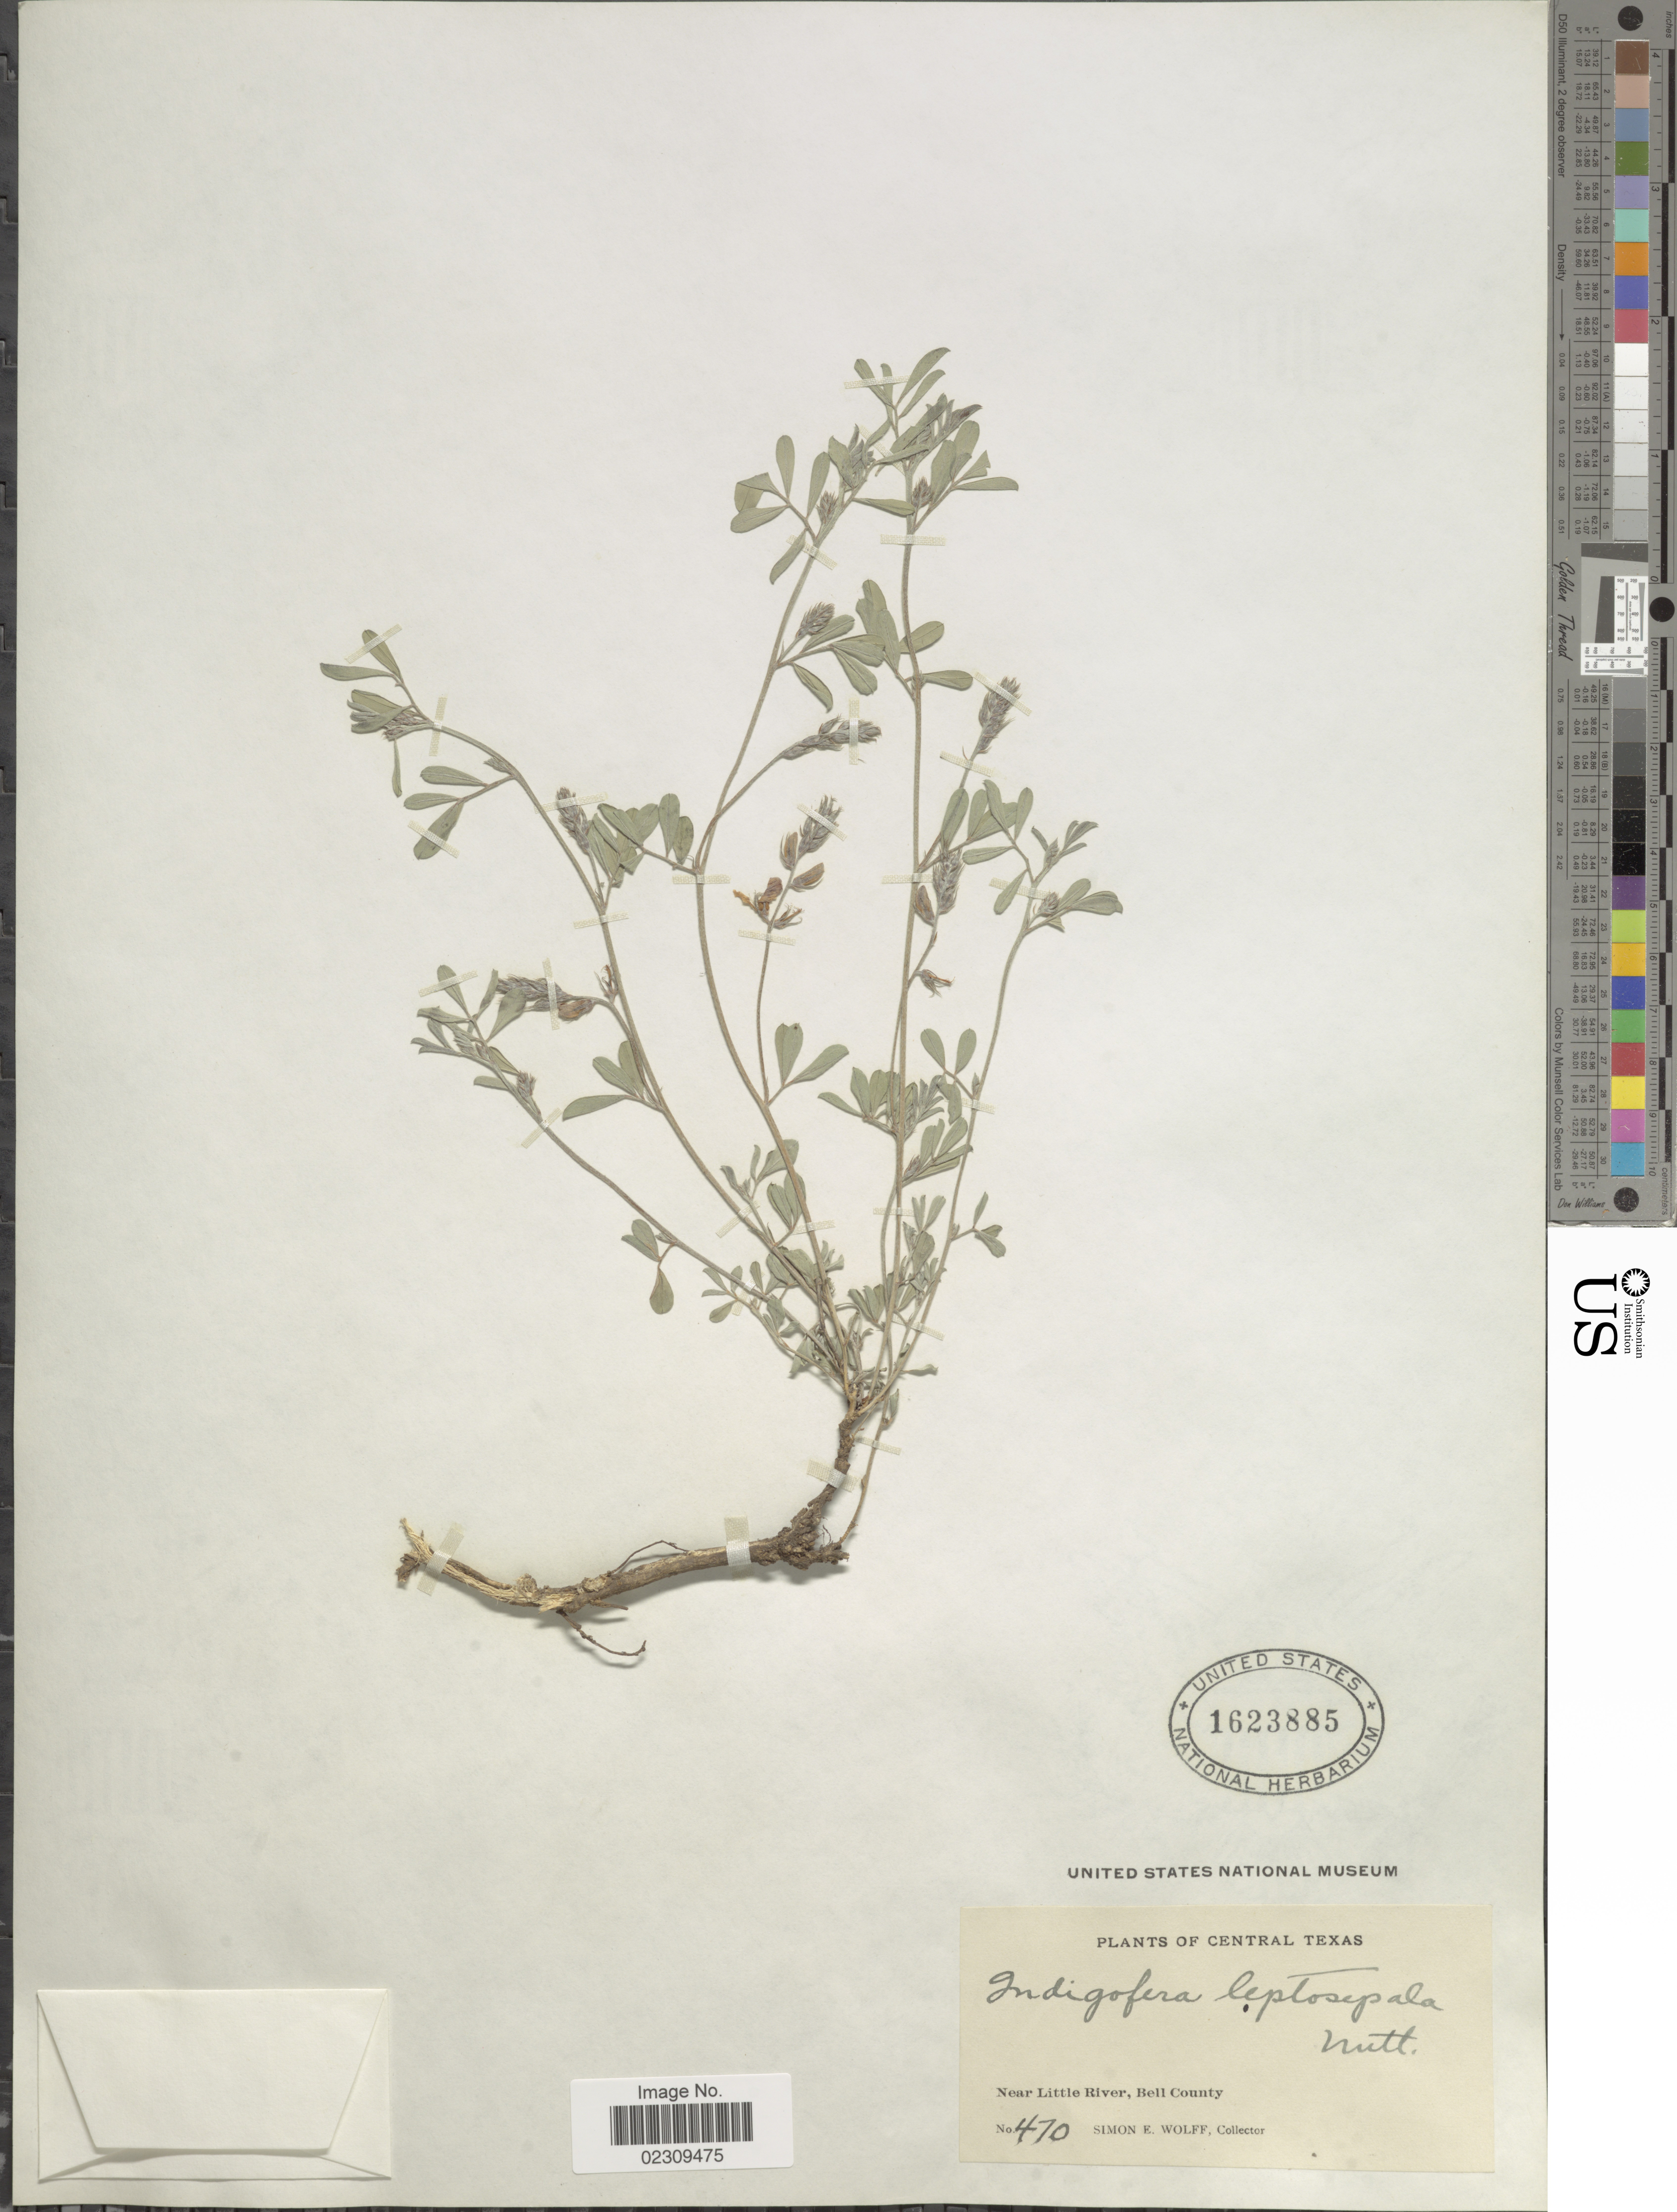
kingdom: Plantae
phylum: Tracheophyta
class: Magnoliopsida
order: Fabales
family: Fabaceae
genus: Indigofera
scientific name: Indigofera leptosepala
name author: Nutt.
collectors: S. E. Wolff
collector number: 470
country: United States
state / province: Texas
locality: Central Texas, near Little River, Bell County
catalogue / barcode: US 1623885